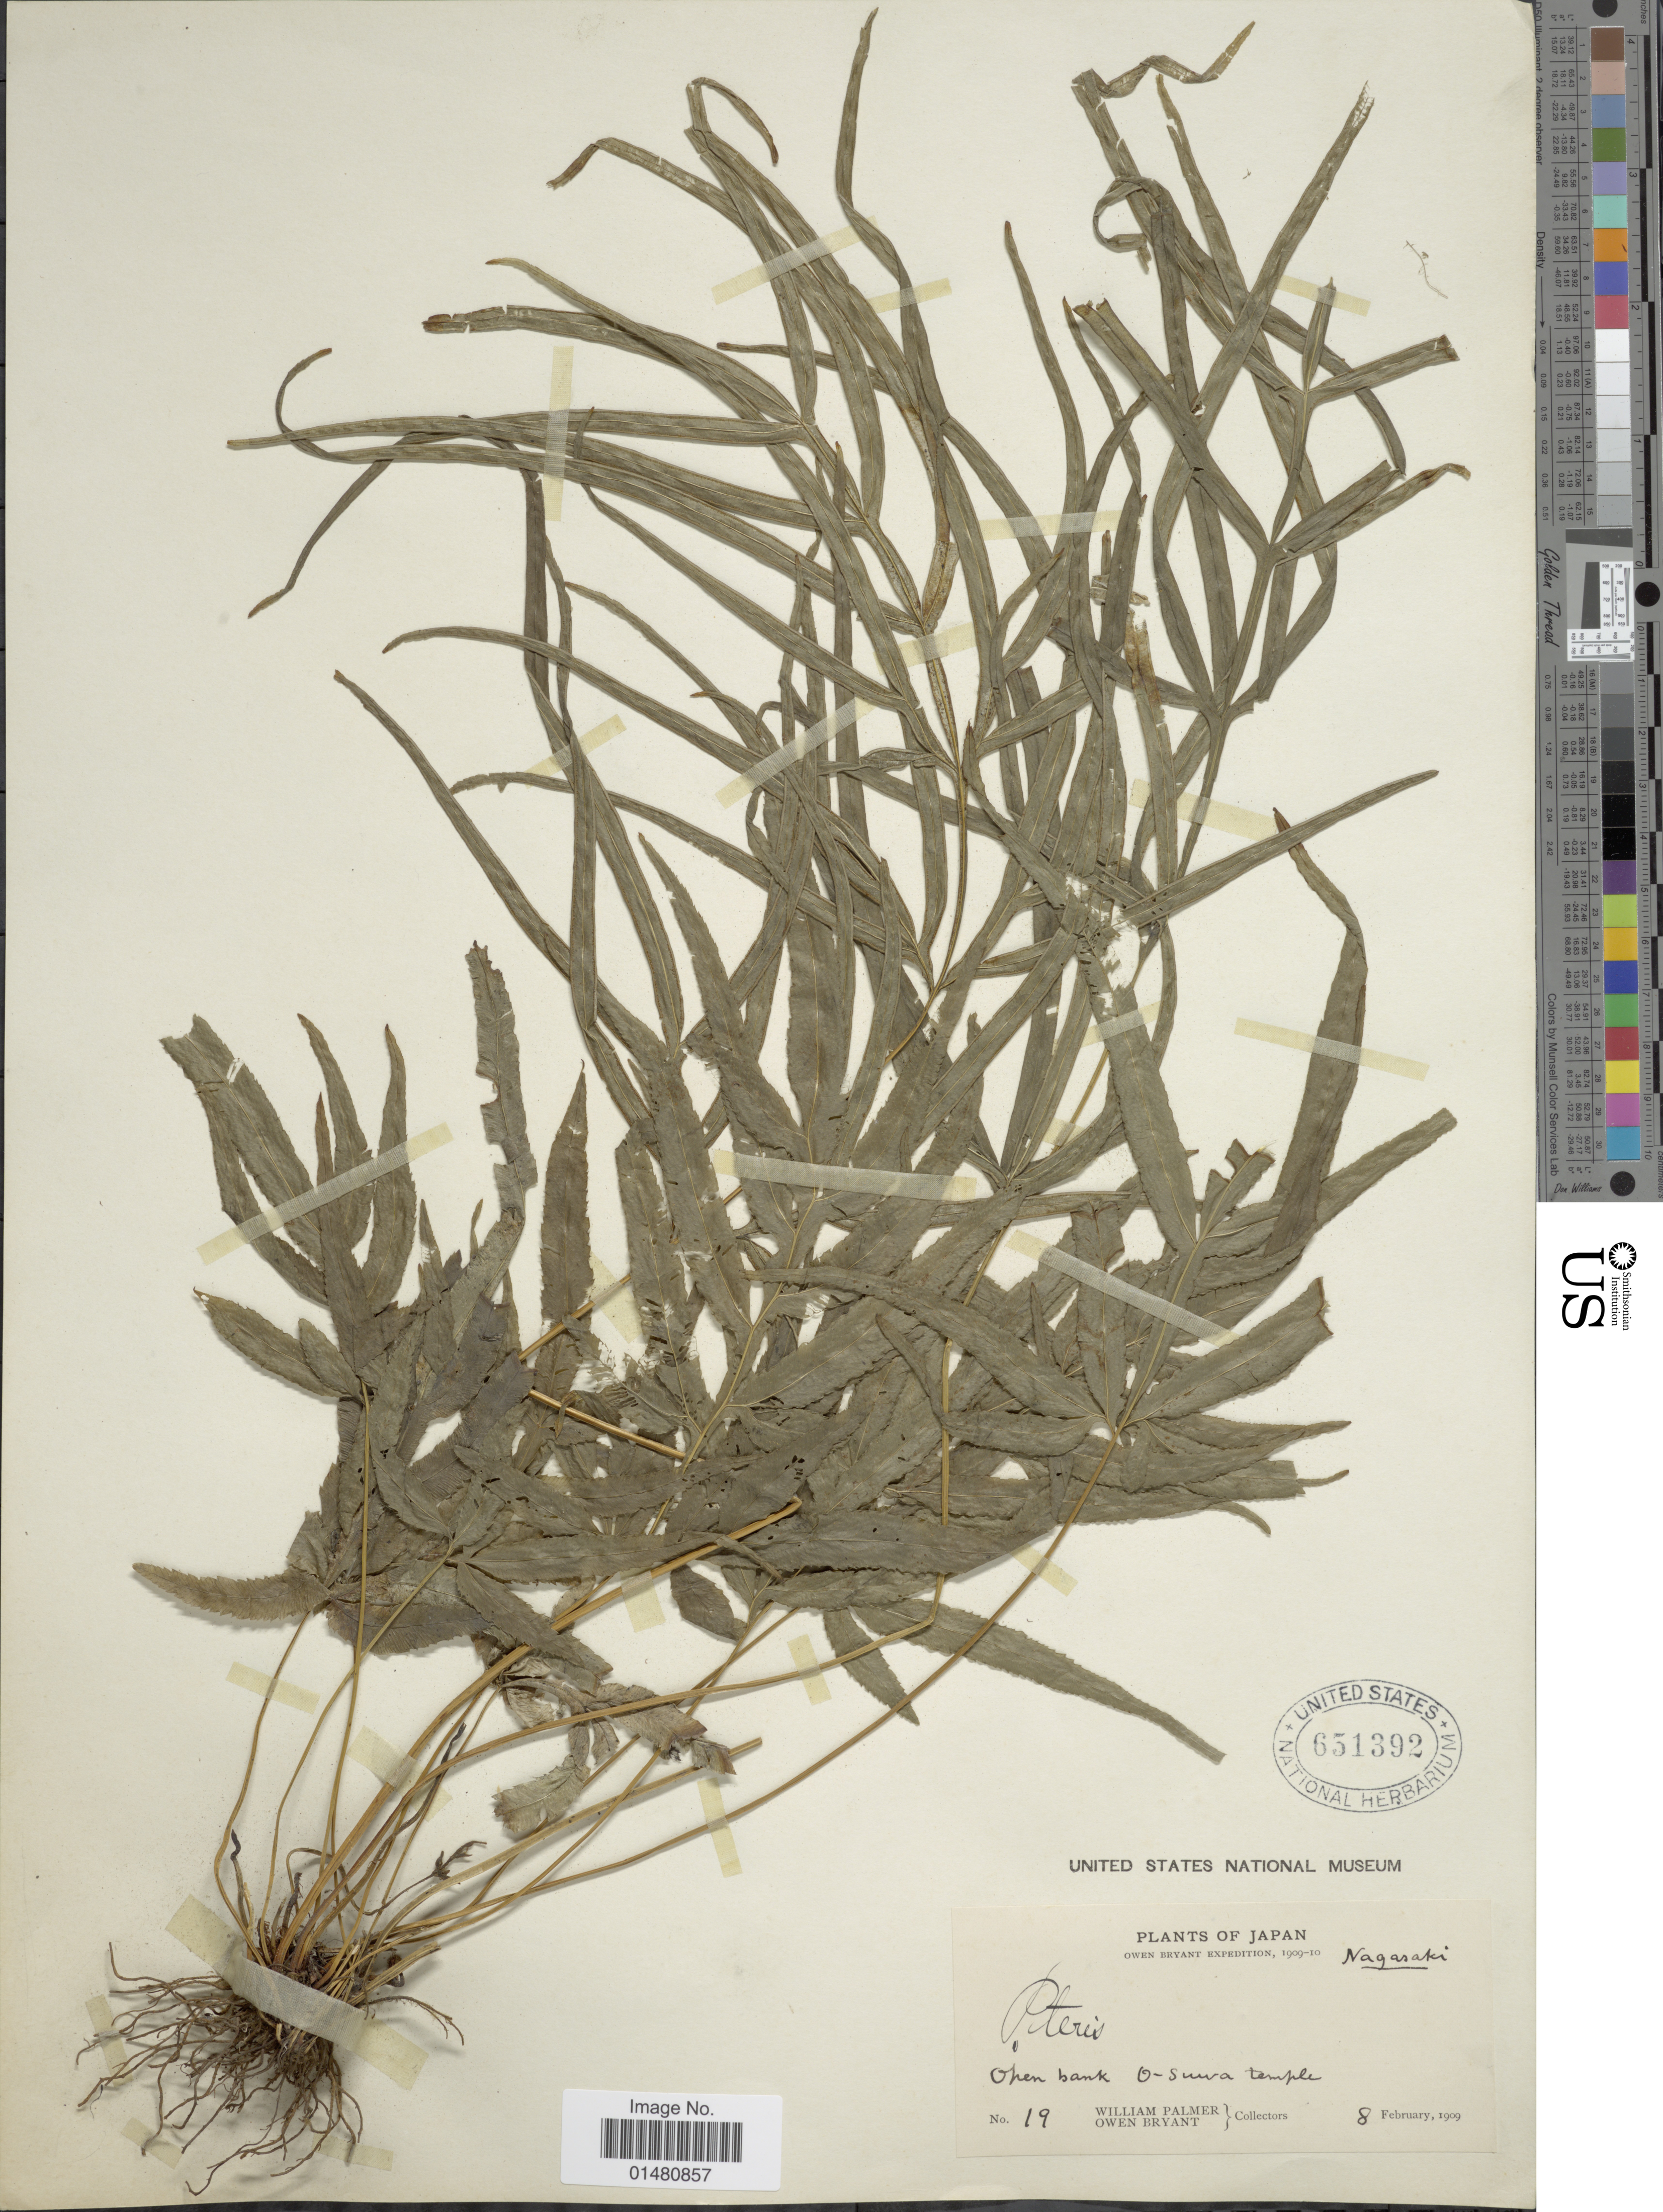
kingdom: Plantae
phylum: Tracheophyta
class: Polypodiopsida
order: Polypodiales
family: Pteridaceae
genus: Pteris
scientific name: Pteris multifida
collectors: W. Palmer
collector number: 19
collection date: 1909-02-08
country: Japan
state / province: Nagasaki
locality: Open bank O-suwa temple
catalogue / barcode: US 651392